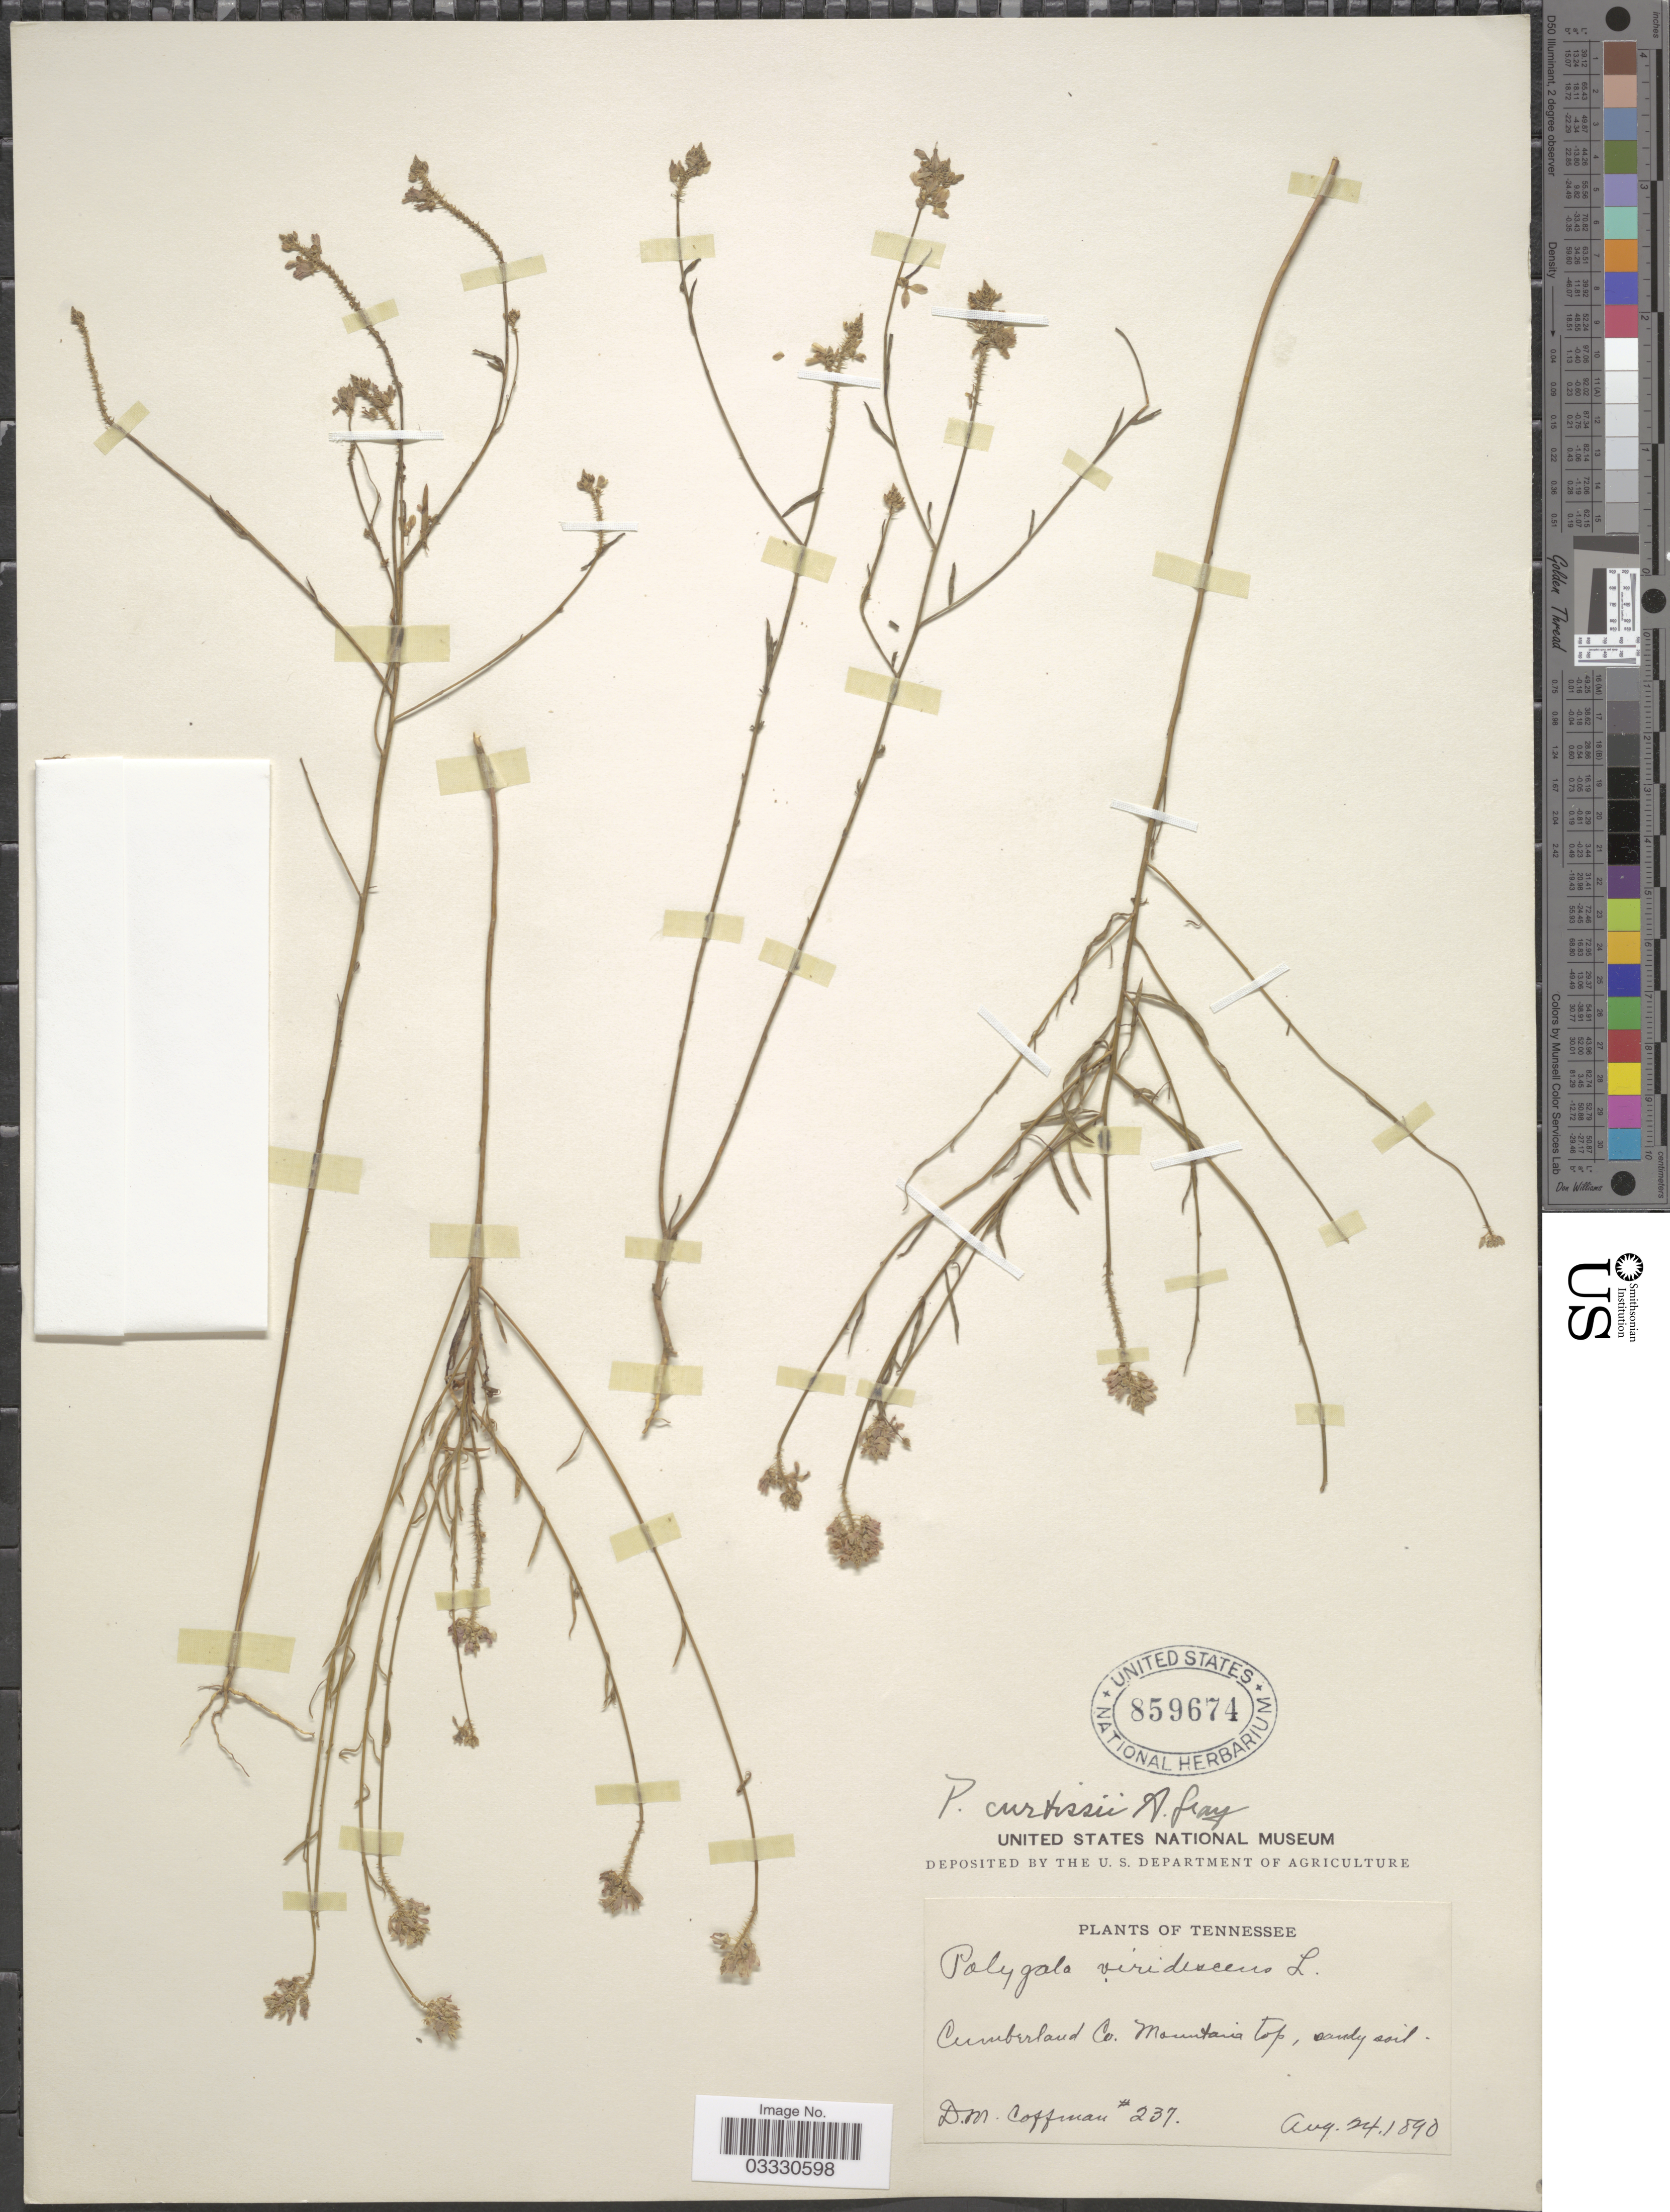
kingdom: Plantae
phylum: Tracheophyta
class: Magnoliopsida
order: Fabales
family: Polygalaceae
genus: Polygala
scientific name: Polygala curtissii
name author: A. Gray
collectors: D. M. Coffman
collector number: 237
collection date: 1890-08-24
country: United States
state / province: Tennessee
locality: Cumberland Co. Mountain top.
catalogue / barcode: US 859674